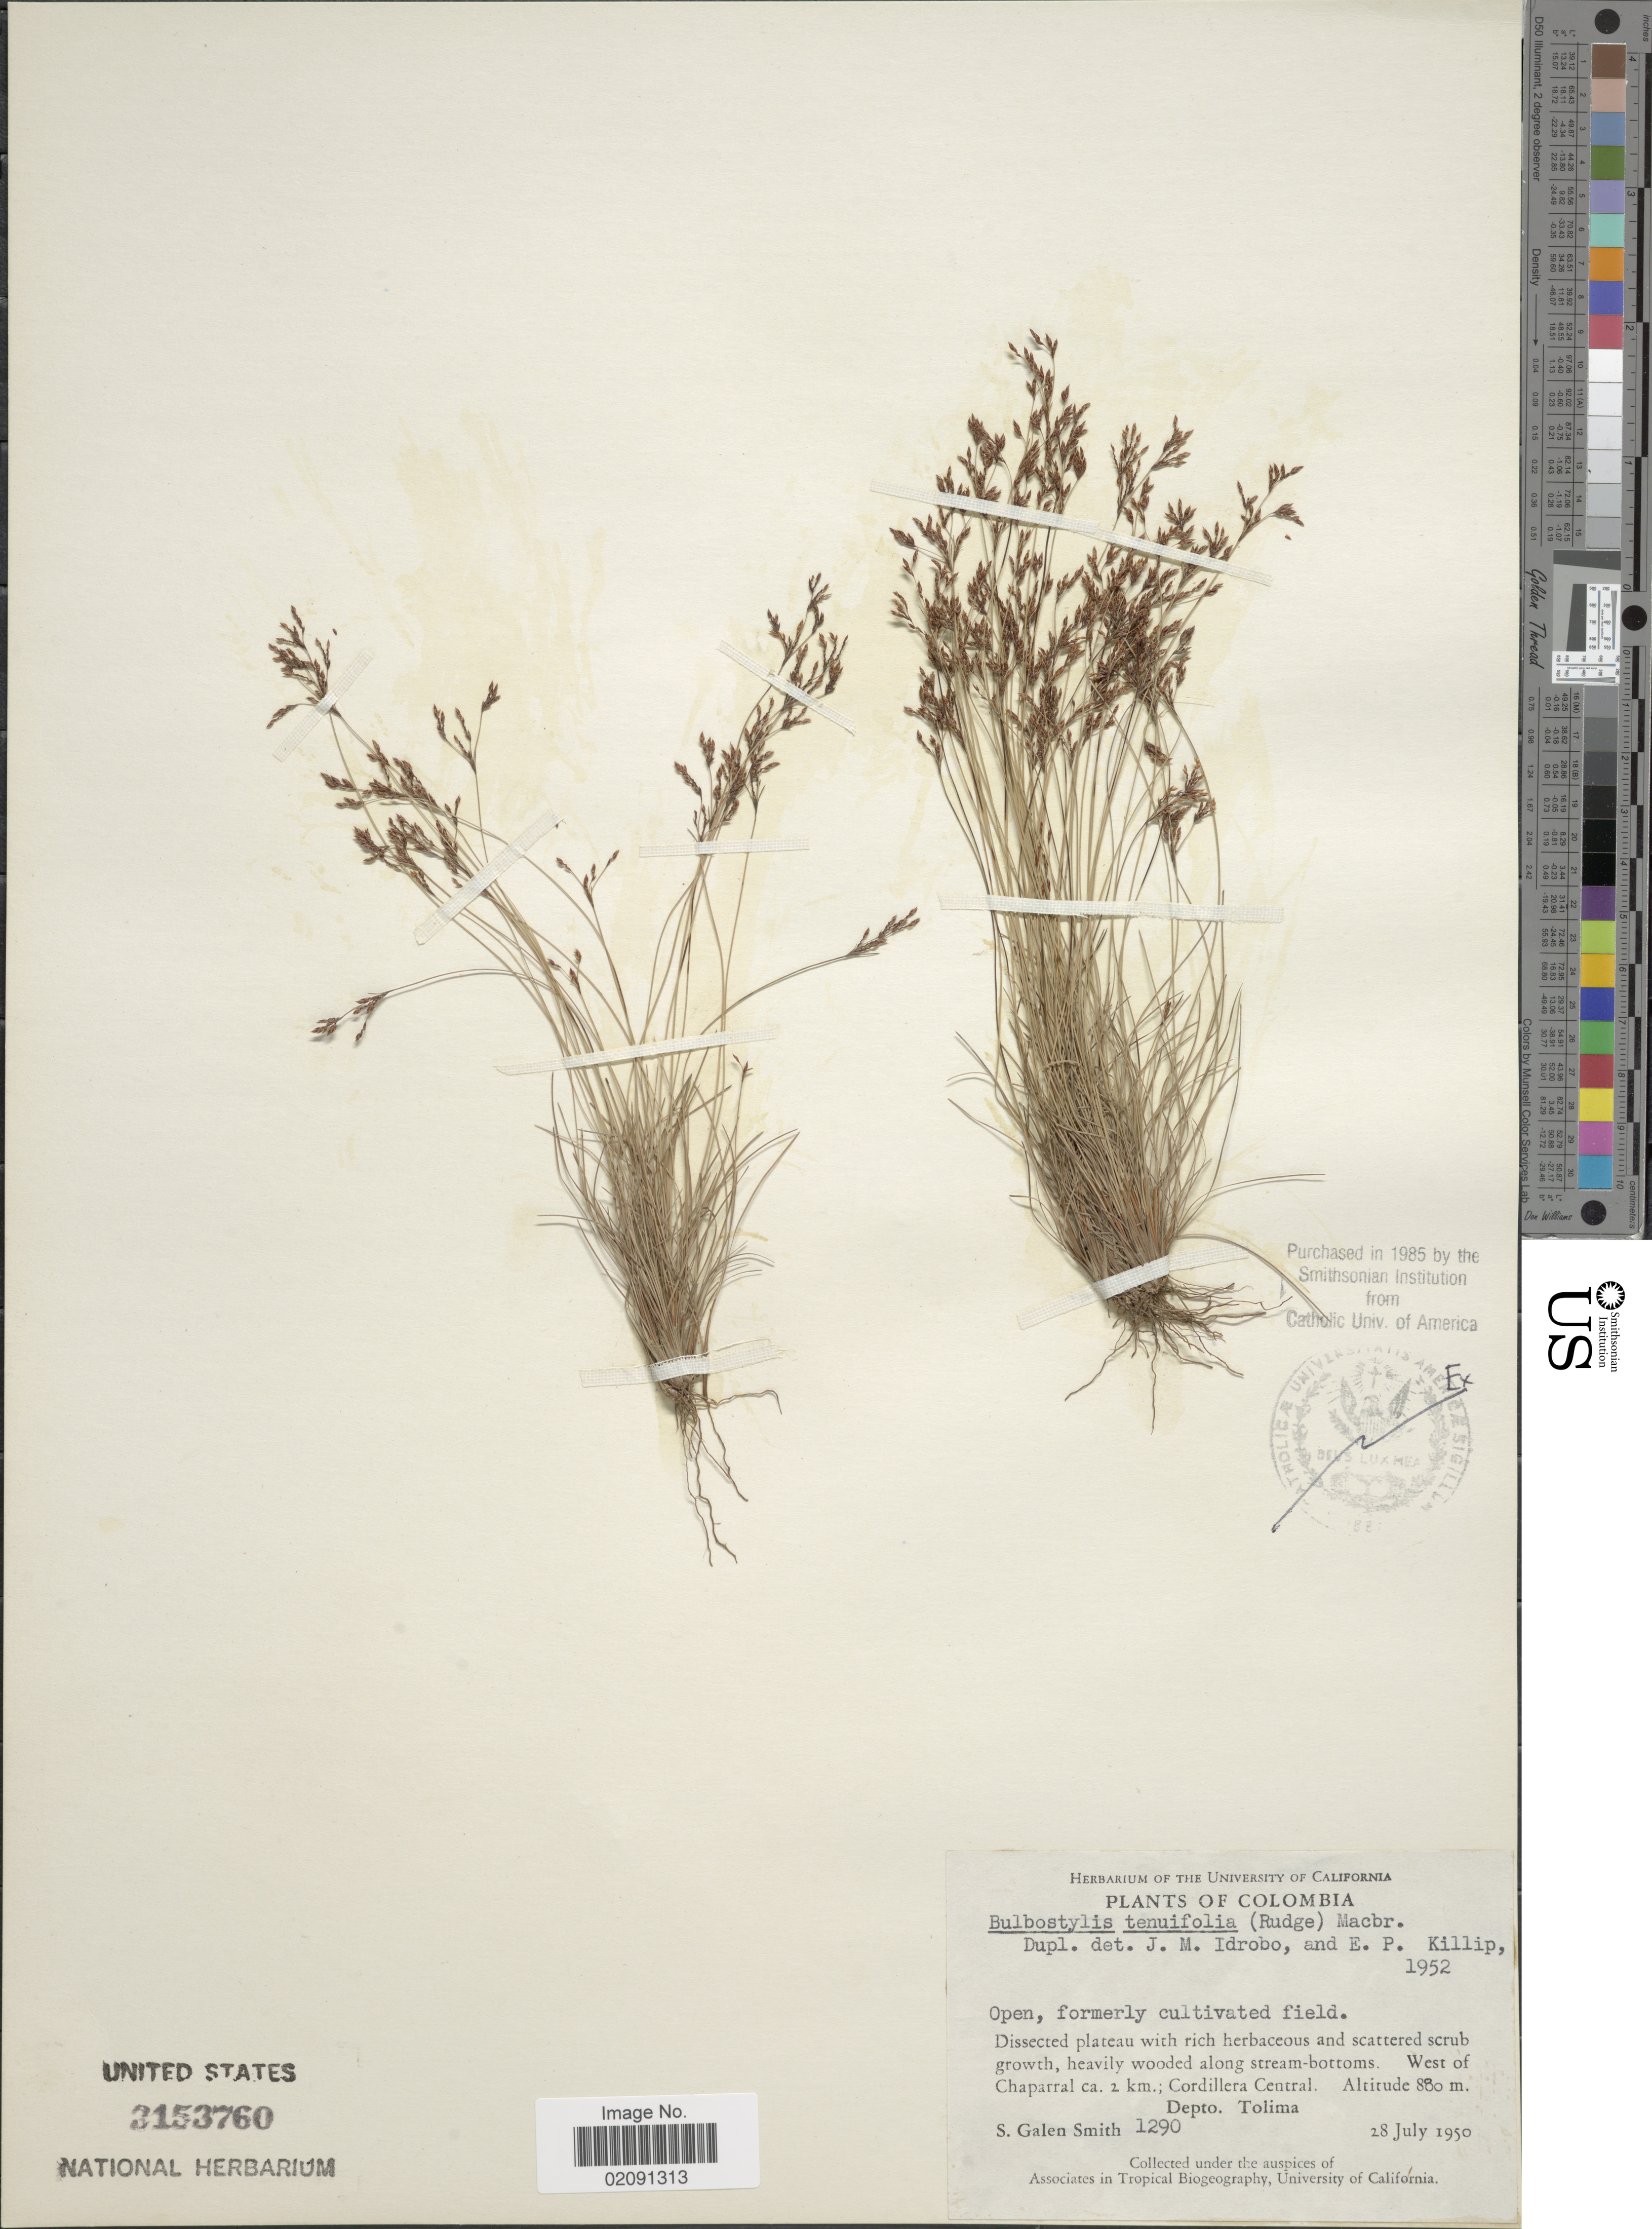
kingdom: Plantae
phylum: Tracheophyta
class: Liliopsida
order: Poales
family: Cyperaceae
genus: Bulbostylis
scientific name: Bulbostylis tenuifolia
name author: (Rudge) J.F. Macbr.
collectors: S. G. Smith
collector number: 1290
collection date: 1950-07-28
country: Colombia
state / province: Tolima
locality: West of Chaparral ca 2 km, Cordillera Central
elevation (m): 880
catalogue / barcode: US 3153760